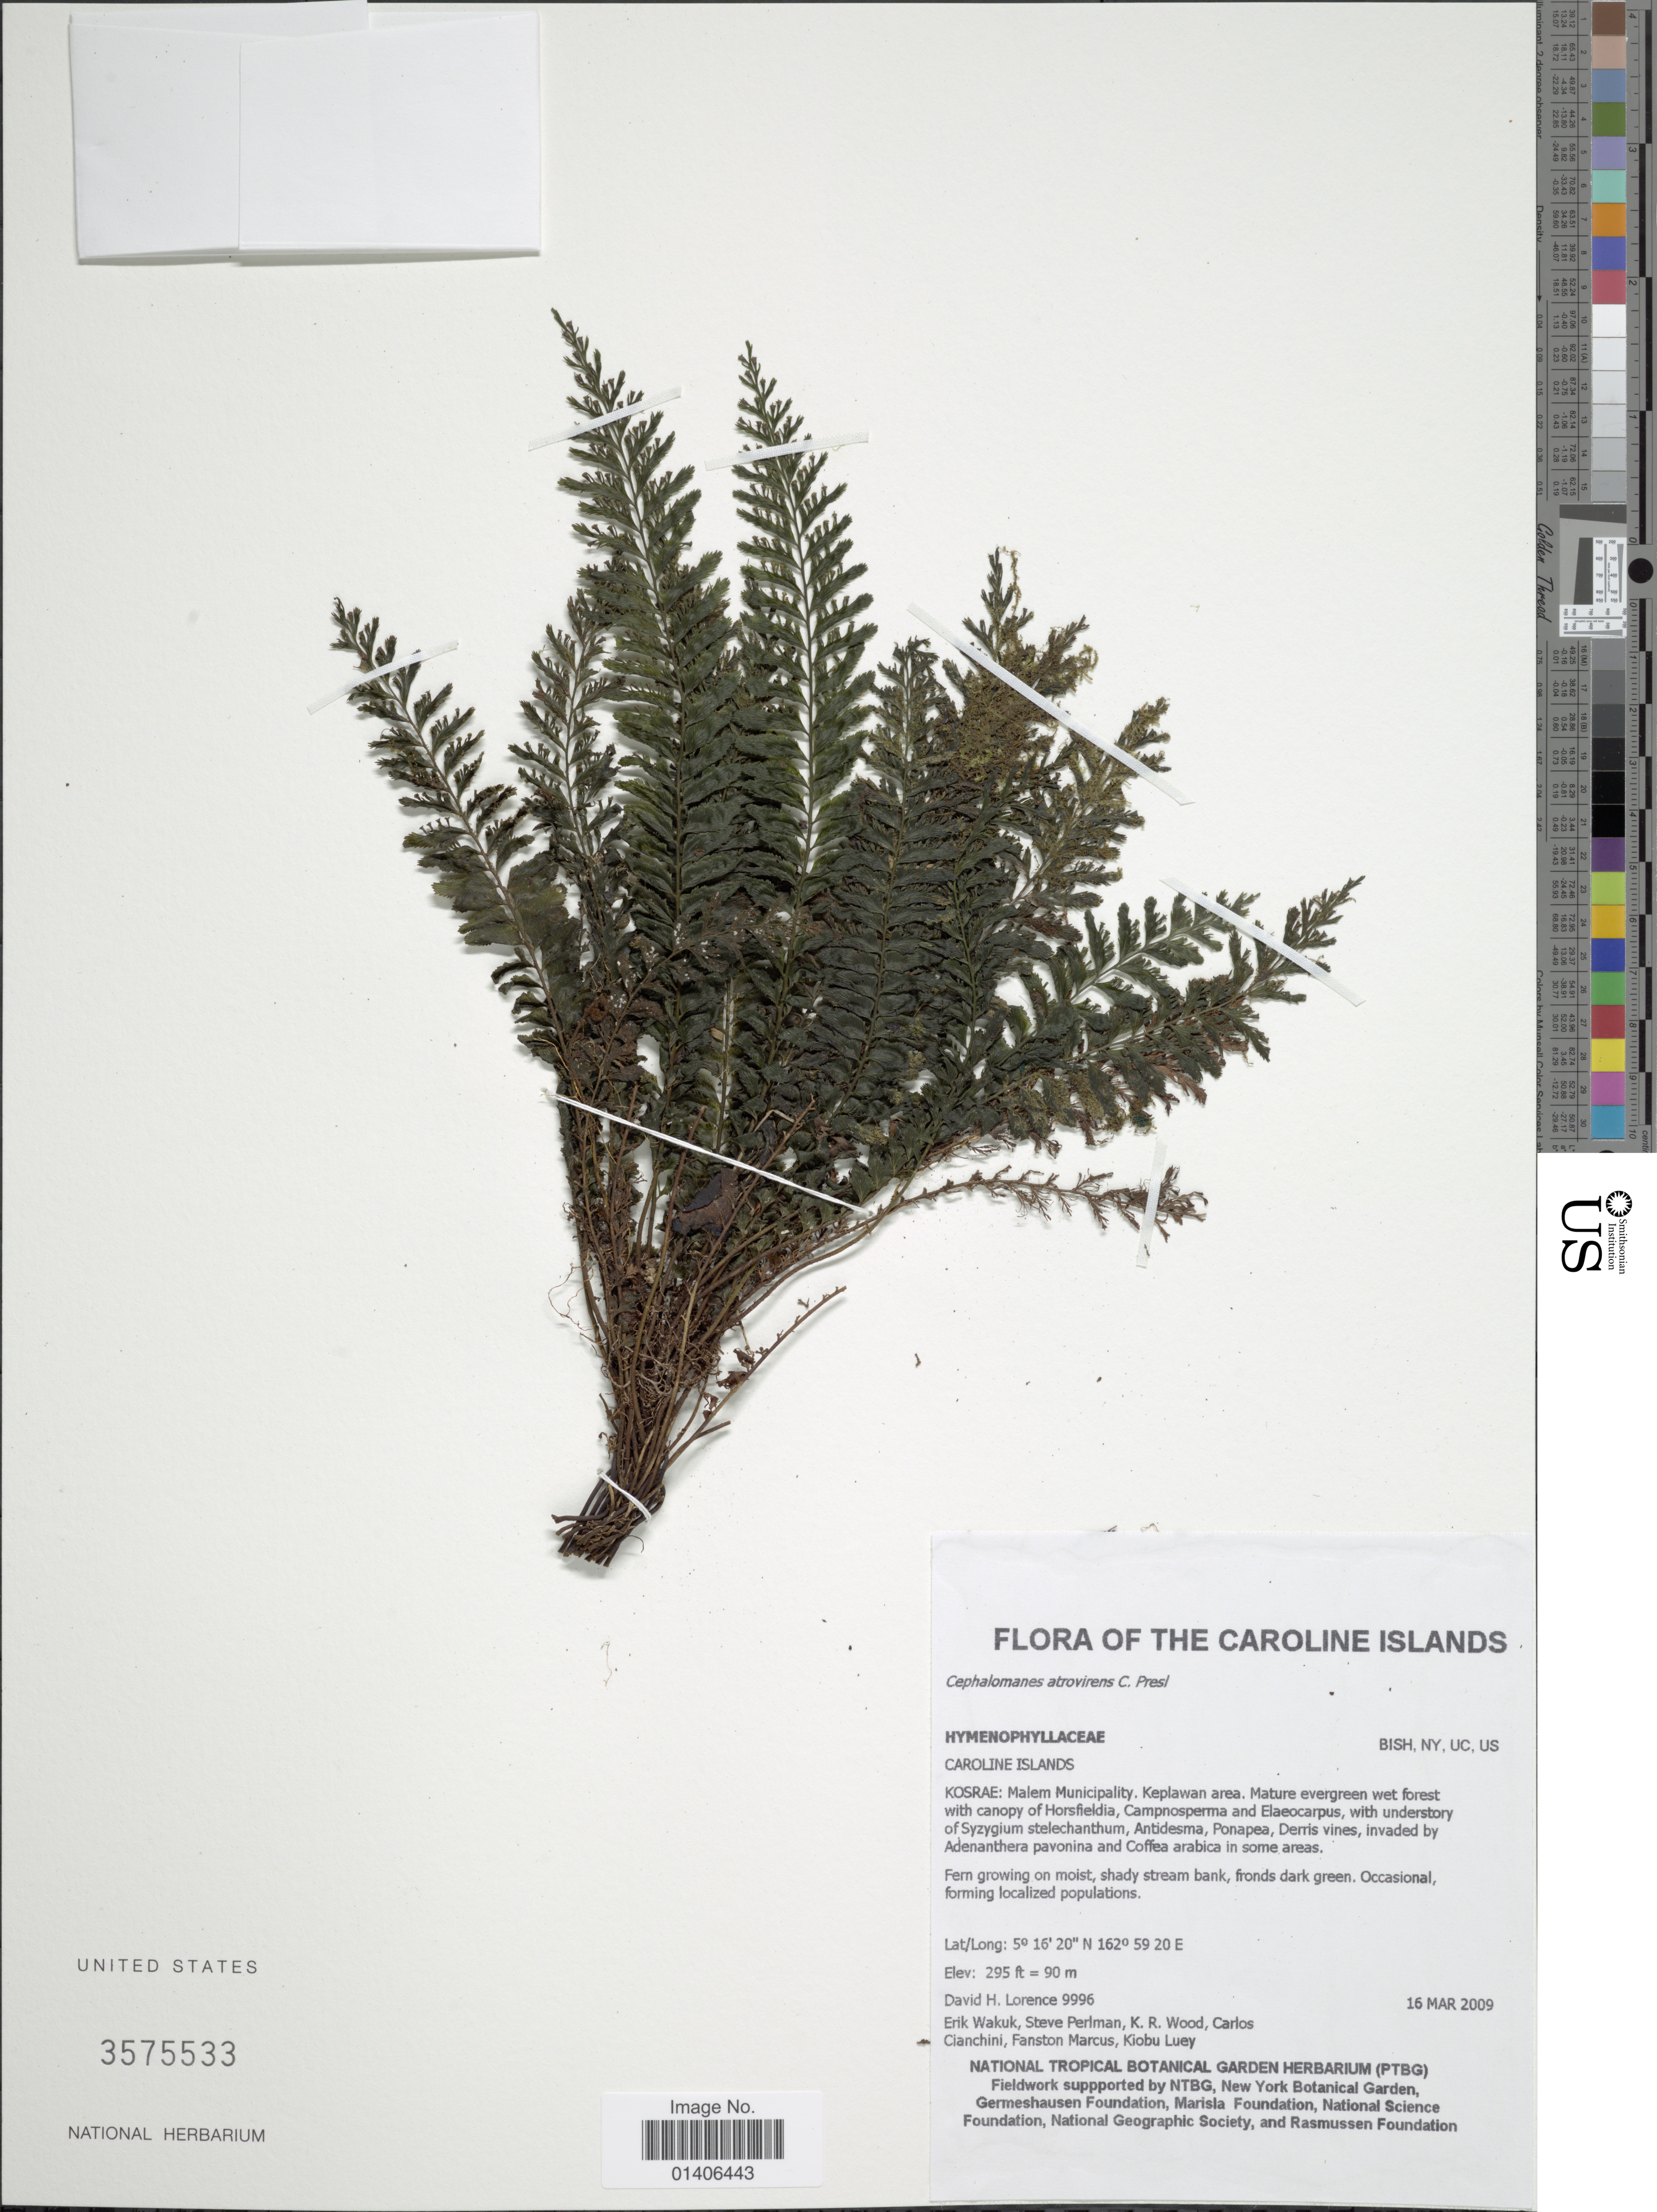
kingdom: Plantae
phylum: Tracheophyta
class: Polypodiopsida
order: Hymenophyllales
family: Hymenophyllaceae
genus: Cephalomanes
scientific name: Cephalomanes atrovirens subsp. boryanum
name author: (Kunze) K. Iwats.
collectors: D. Lorence, E. Wakuk, S. Perlman, K. R. Wood & et al.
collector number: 9996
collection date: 2009-03-16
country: Micronesia, Federated States of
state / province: Kosrae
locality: The Caroline Islands, Malem Municipality, Keplawan area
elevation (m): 90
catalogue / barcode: US 3575533